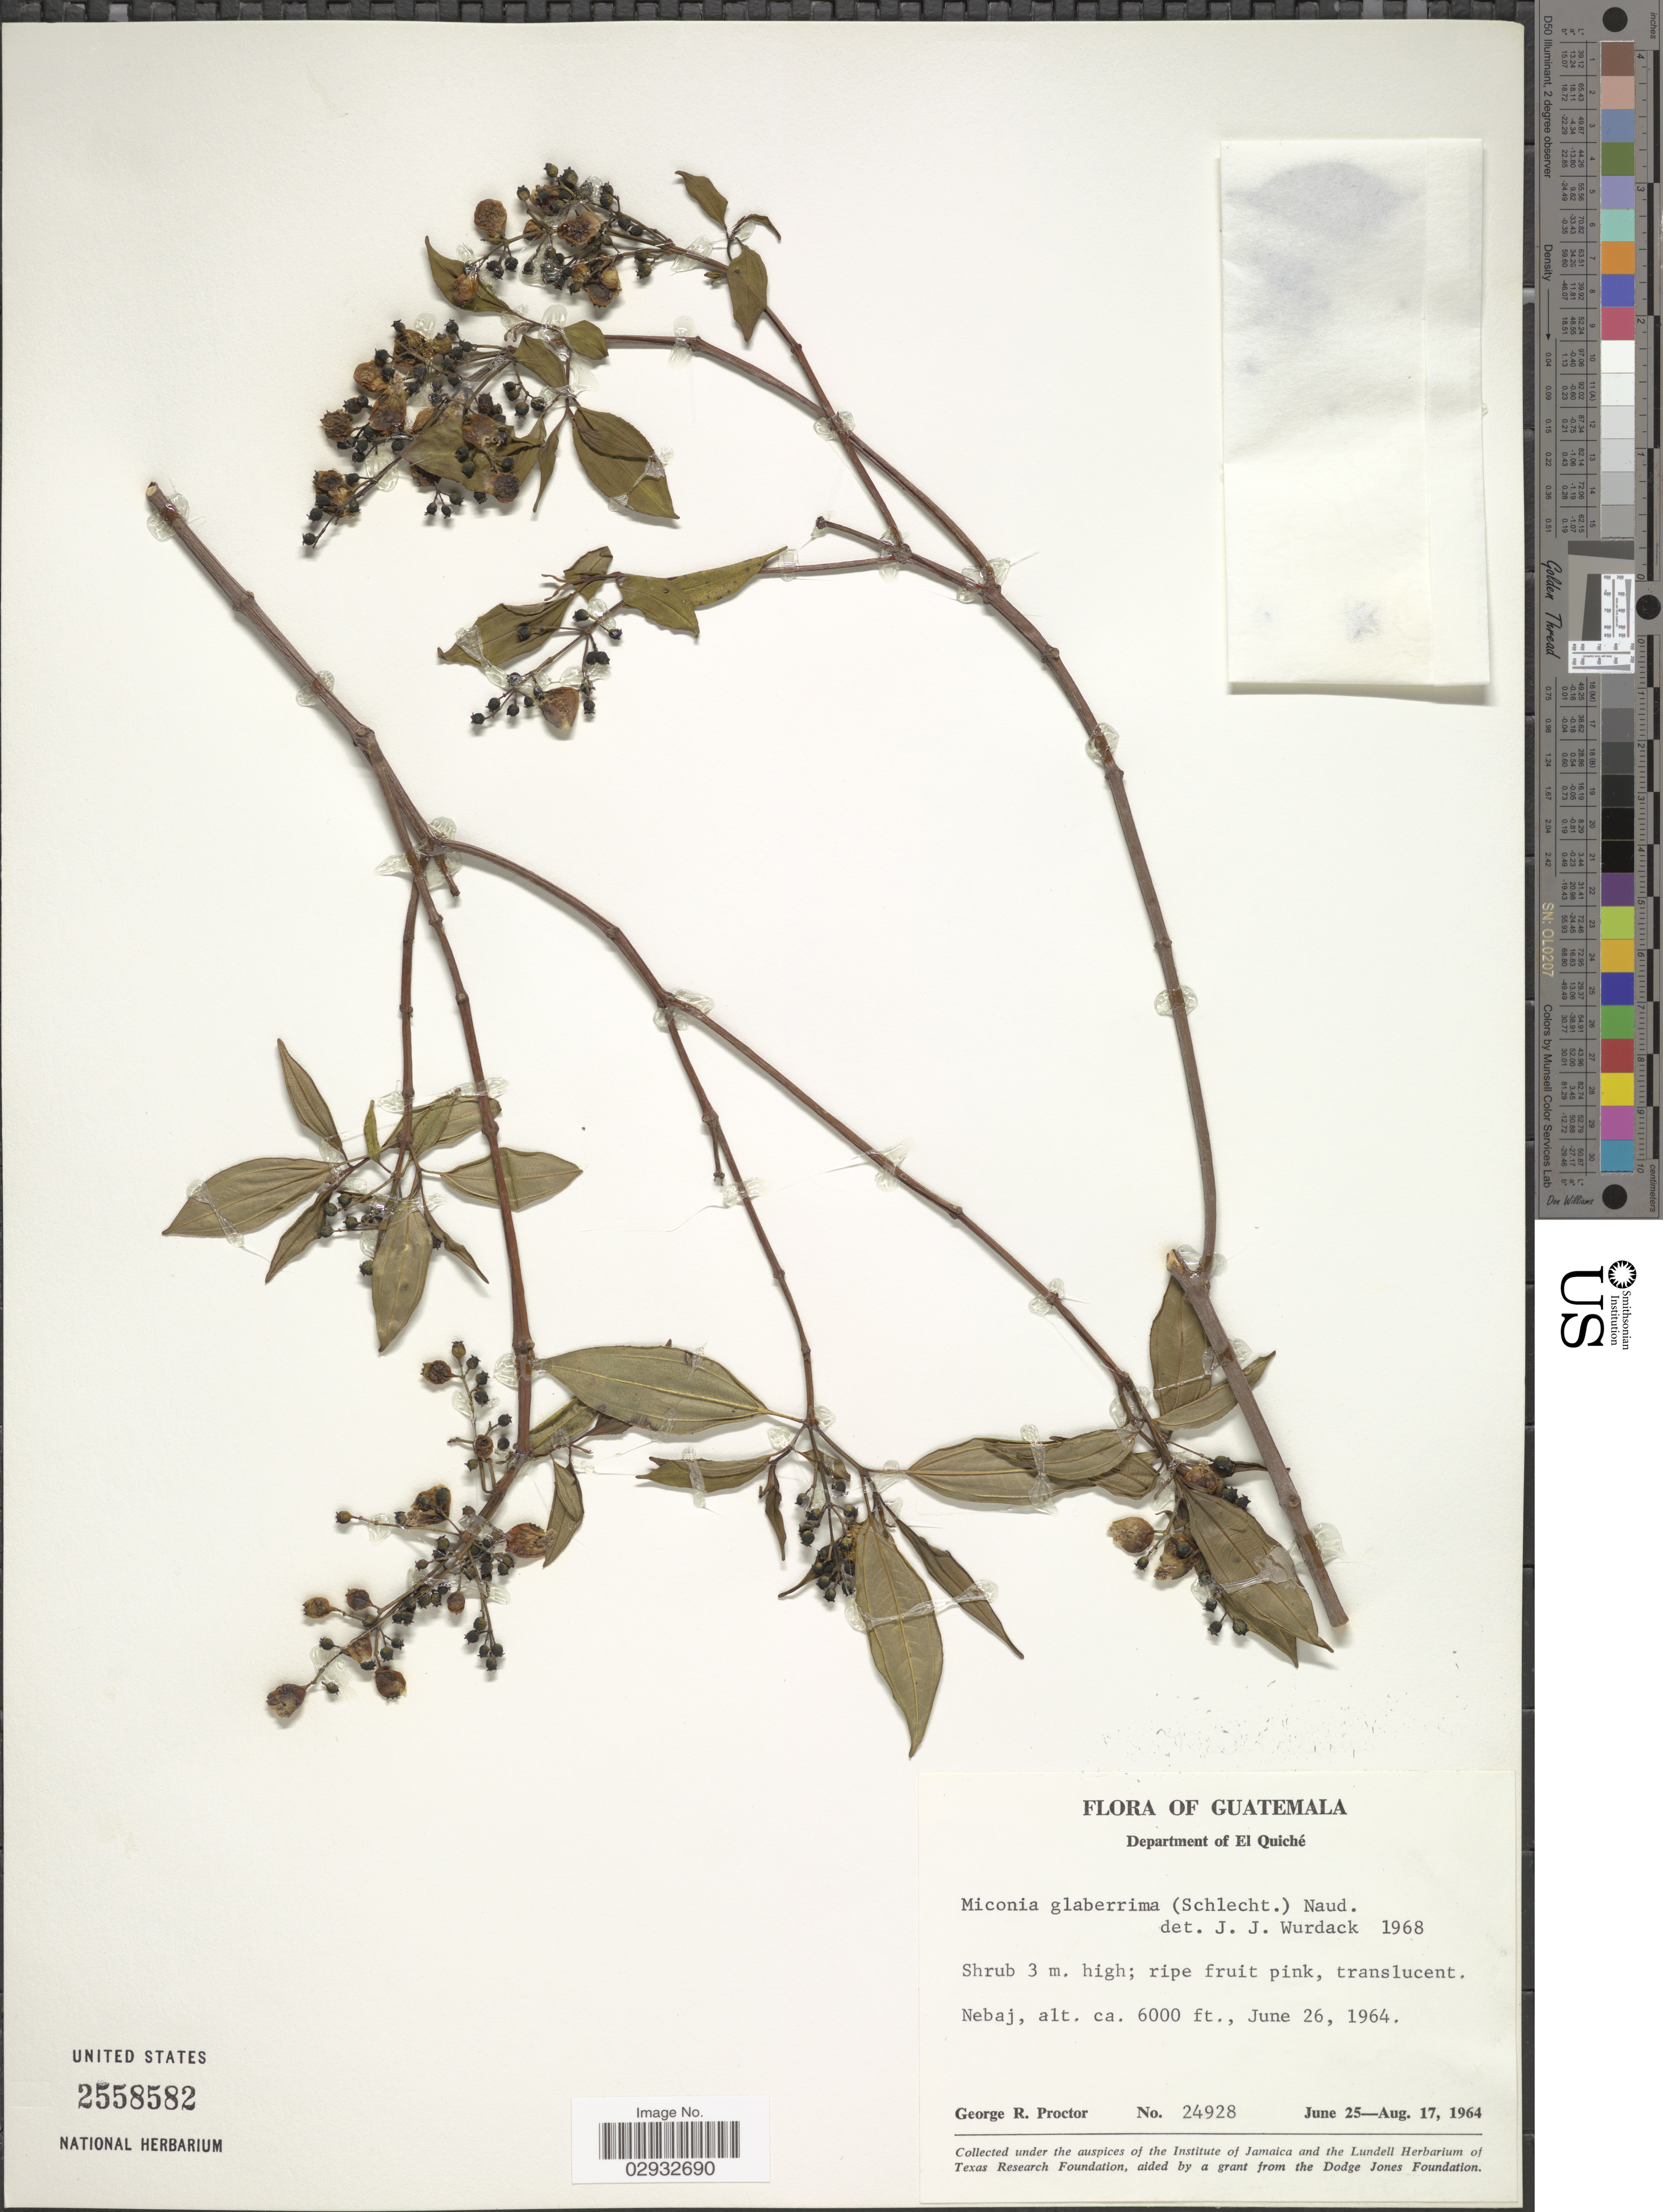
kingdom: Plantae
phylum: Tracheophyta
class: Magnoliopsida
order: Myrtales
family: Melastomataceae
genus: Miconia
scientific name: Miconia glaberrima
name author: (Schltdl.) Naudin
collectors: G. Proctor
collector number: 24928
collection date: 1964-06-25/1964-08-17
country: Guatemala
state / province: El Quiché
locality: Department of El Quiché. Nebaj.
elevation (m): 1829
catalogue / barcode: US 2558582